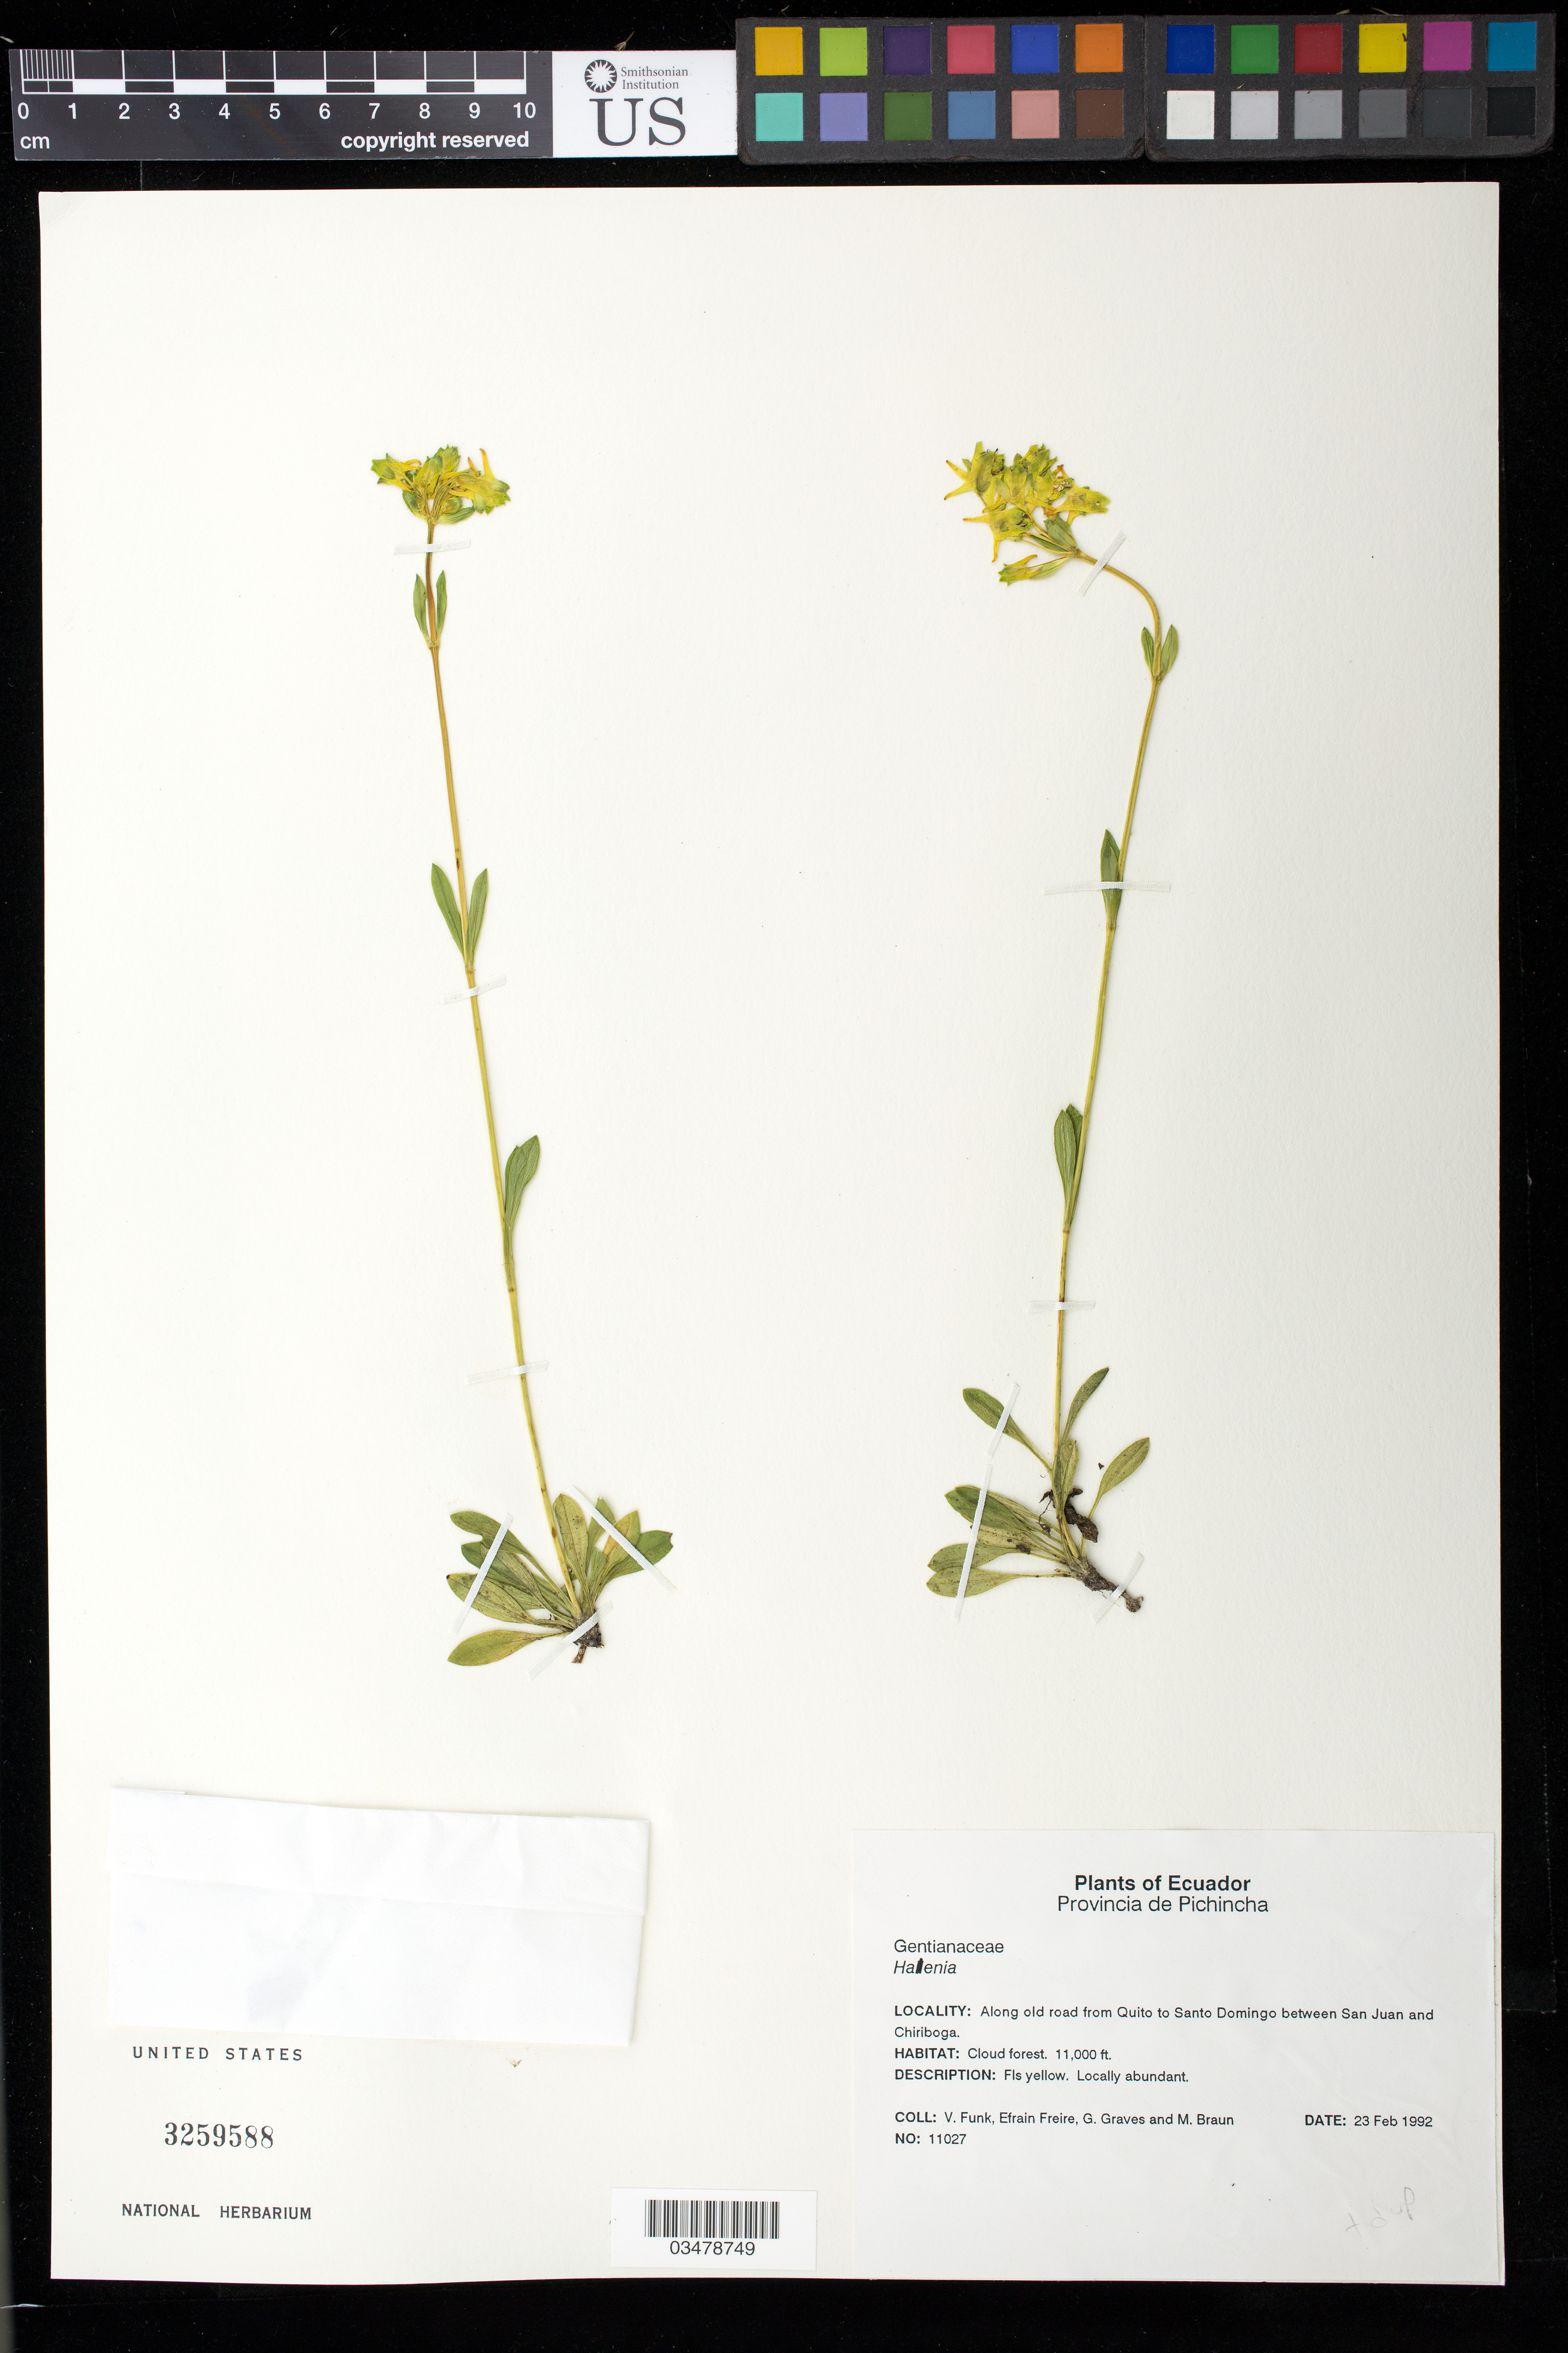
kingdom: Plantae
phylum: Tracheophyta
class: Magnoliopsida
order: Gentianales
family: Gentianaceae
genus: Halenia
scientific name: Halenia sp.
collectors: V. Funk, E. Freire, G. Graves & M. Braun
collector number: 11027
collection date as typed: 23 Feb 1992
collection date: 1992-02-23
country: Ecuador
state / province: Pichincha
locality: Along old road from Quito to Santo Domingo between San Juan and Chiriboga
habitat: Cloud forest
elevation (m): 3353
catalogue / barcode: US 3259588